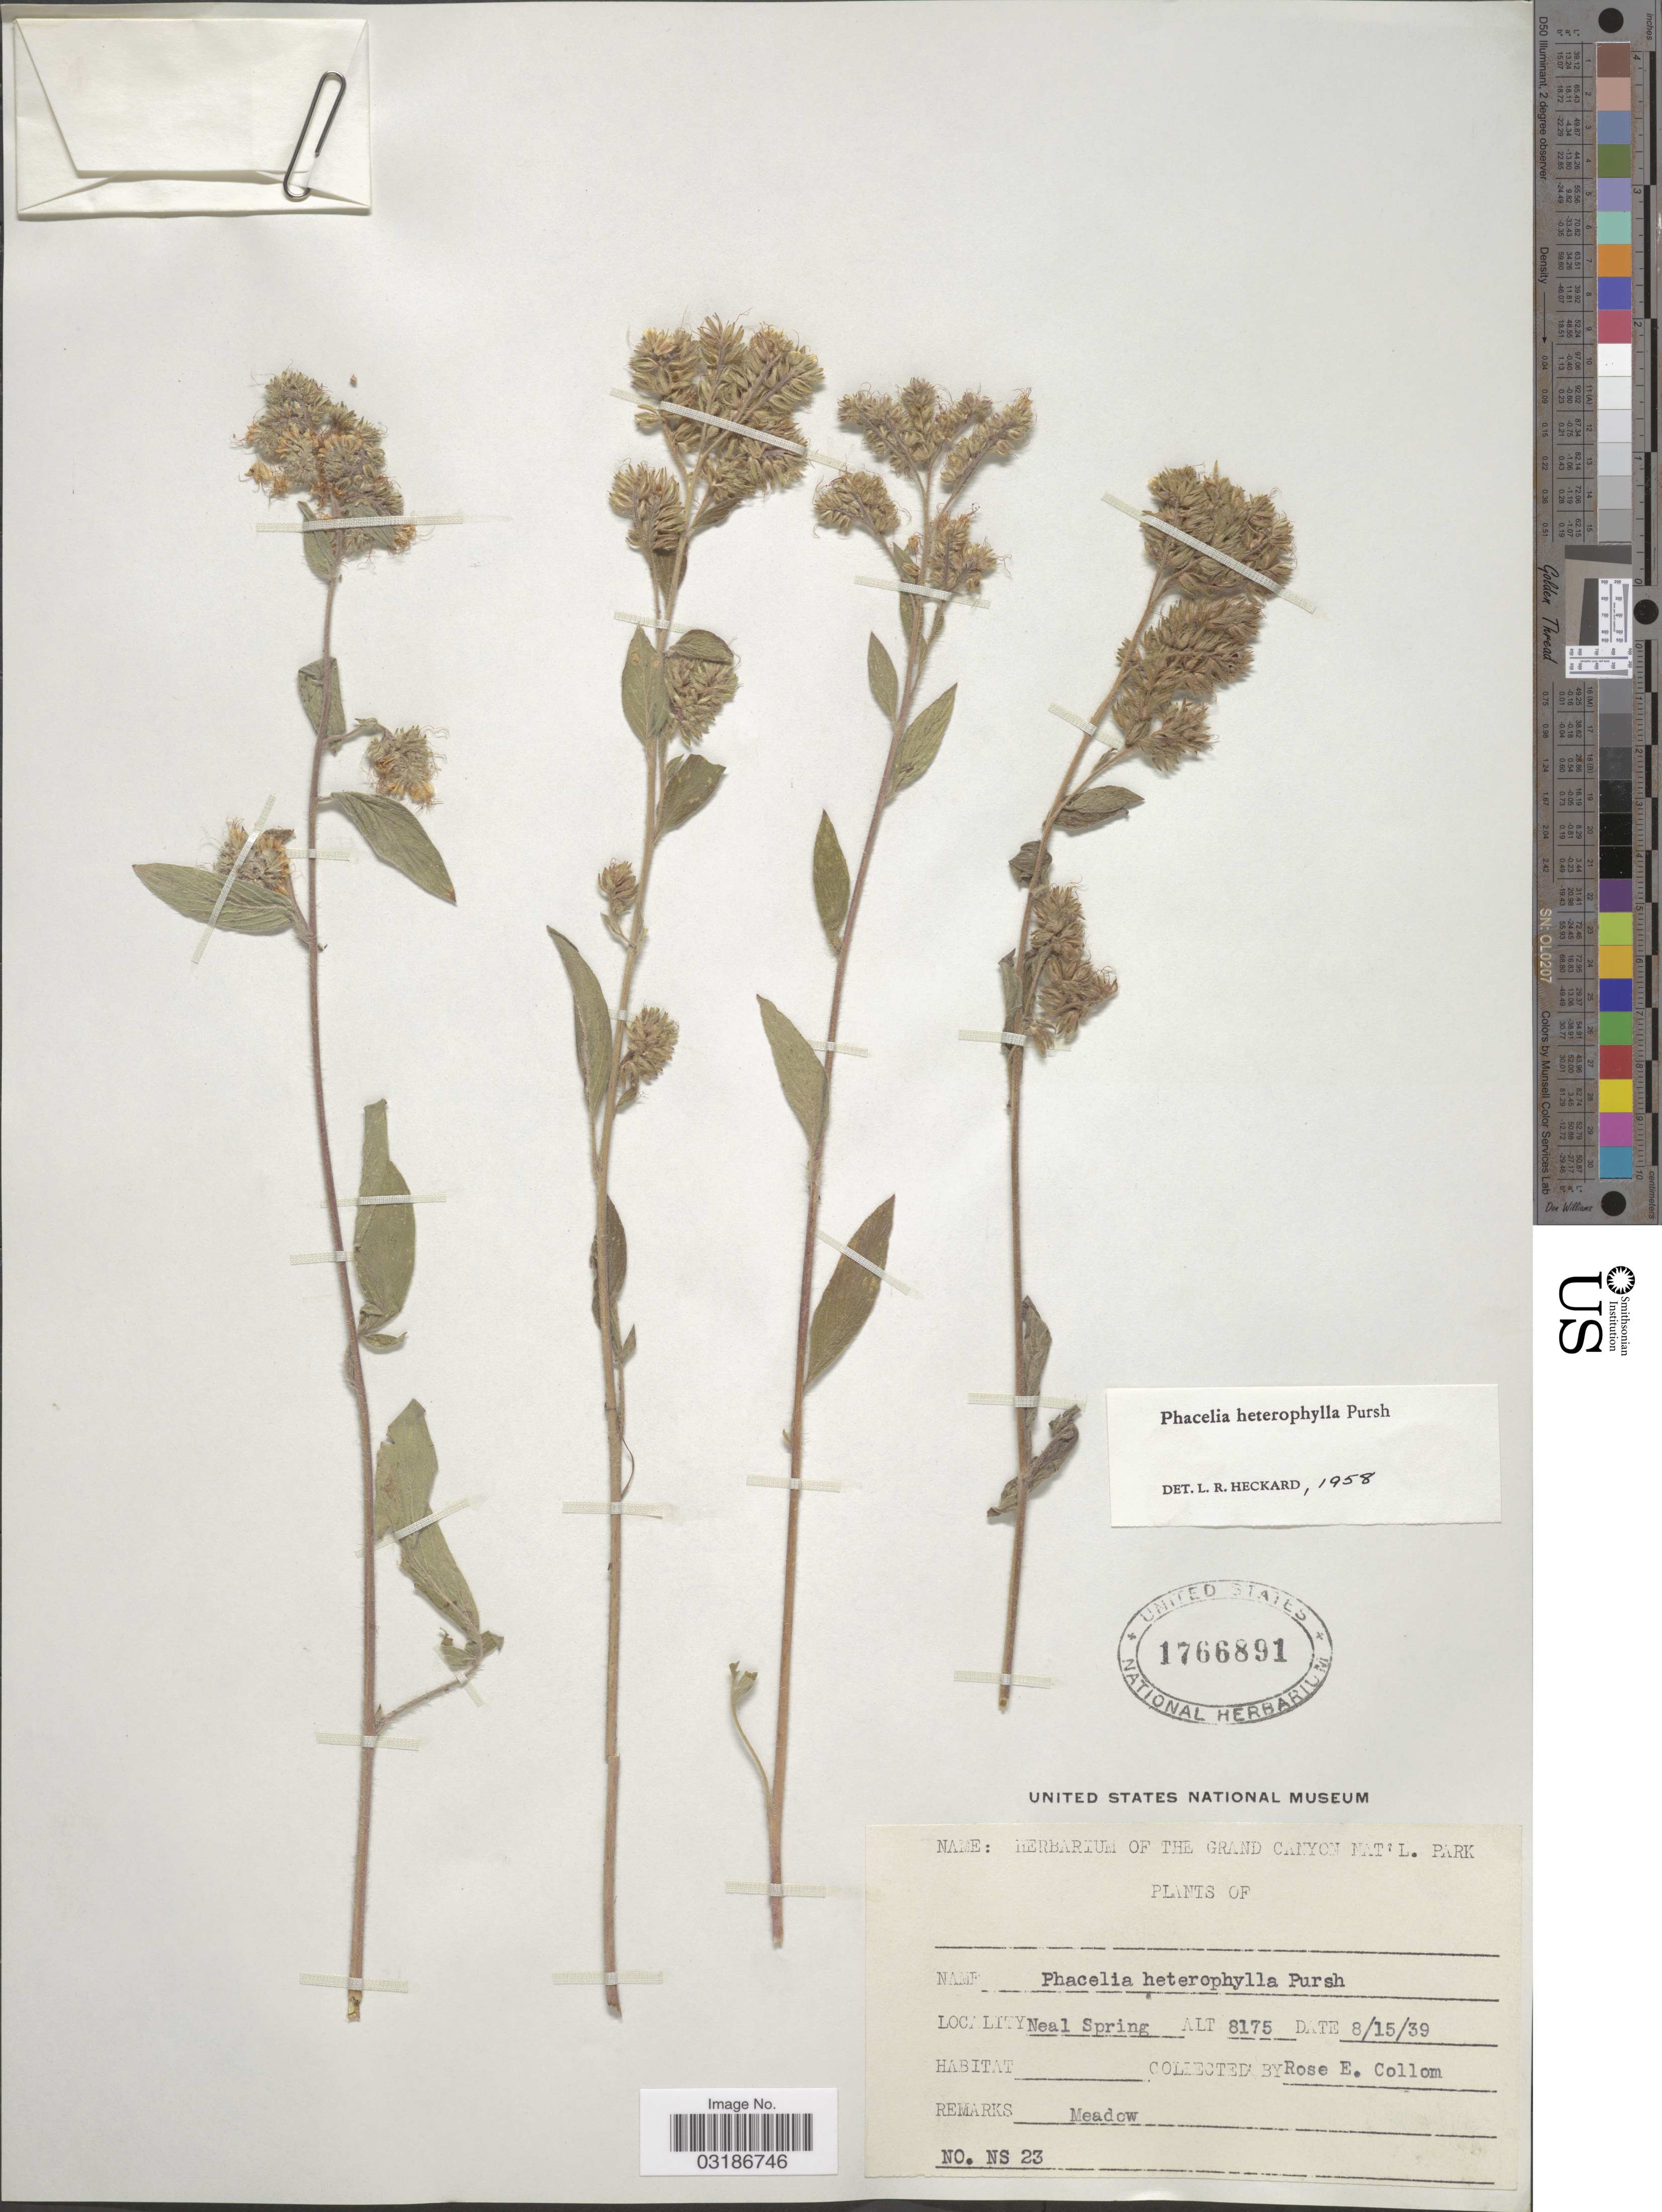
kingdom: Plantae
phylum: Tracheophyta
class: Magnoliopsida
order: Boraginales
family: Hydrophyllaceae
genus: Phacelia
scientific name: Phacelia heterophylla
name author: Pursh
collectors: R. E. Collom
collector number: NS23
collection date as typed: Transcribed d/m/y: 15/8/39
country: United States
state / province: Arizona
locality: Neal Spring.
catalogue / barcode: US 1766891